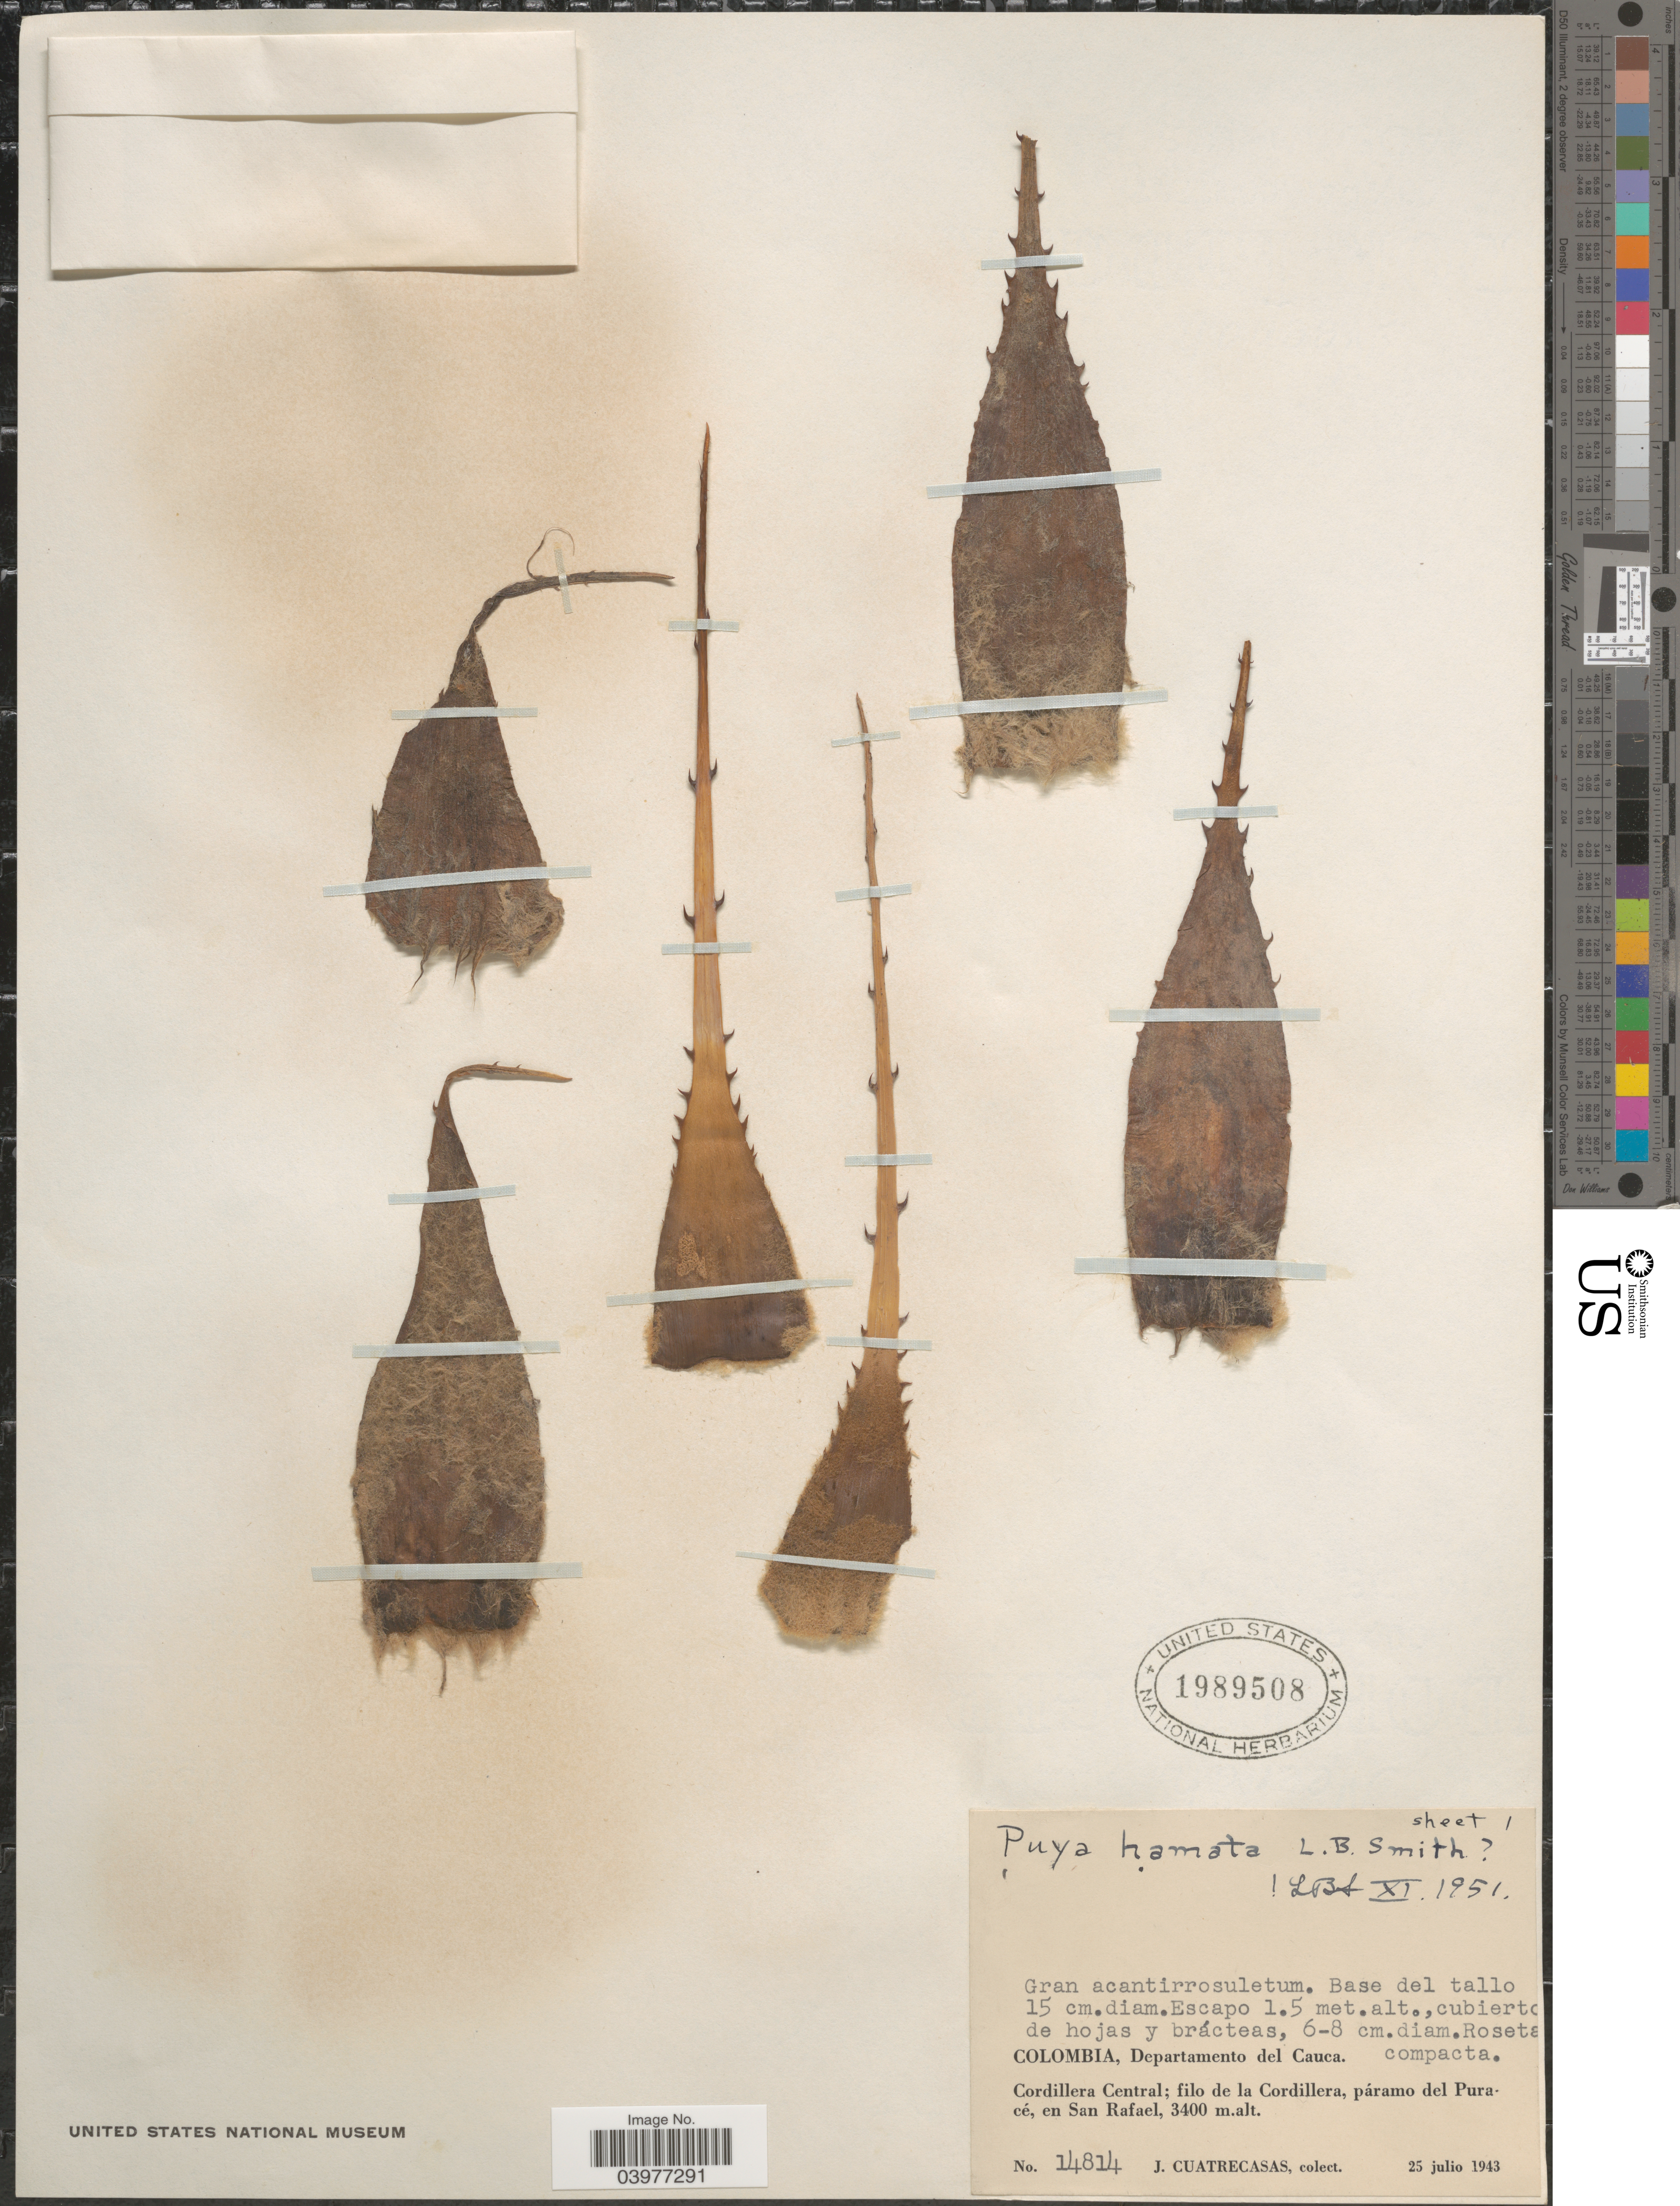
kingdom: Plantae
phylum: Tracheophyta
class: Liliopsida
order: Poales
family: Bromeliaceae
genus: Puya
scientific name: Puya hamata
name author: L.B. Sm.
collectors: J. Cuatrecasas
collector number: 14814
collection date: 1943-07-25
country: Colombia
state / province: Cauca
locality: Departamento del Cauca. Cordillera Central; filo de la Cordillera, páramo del Puracé, en San Rafael.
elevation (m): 3400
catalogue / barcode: US 1989508